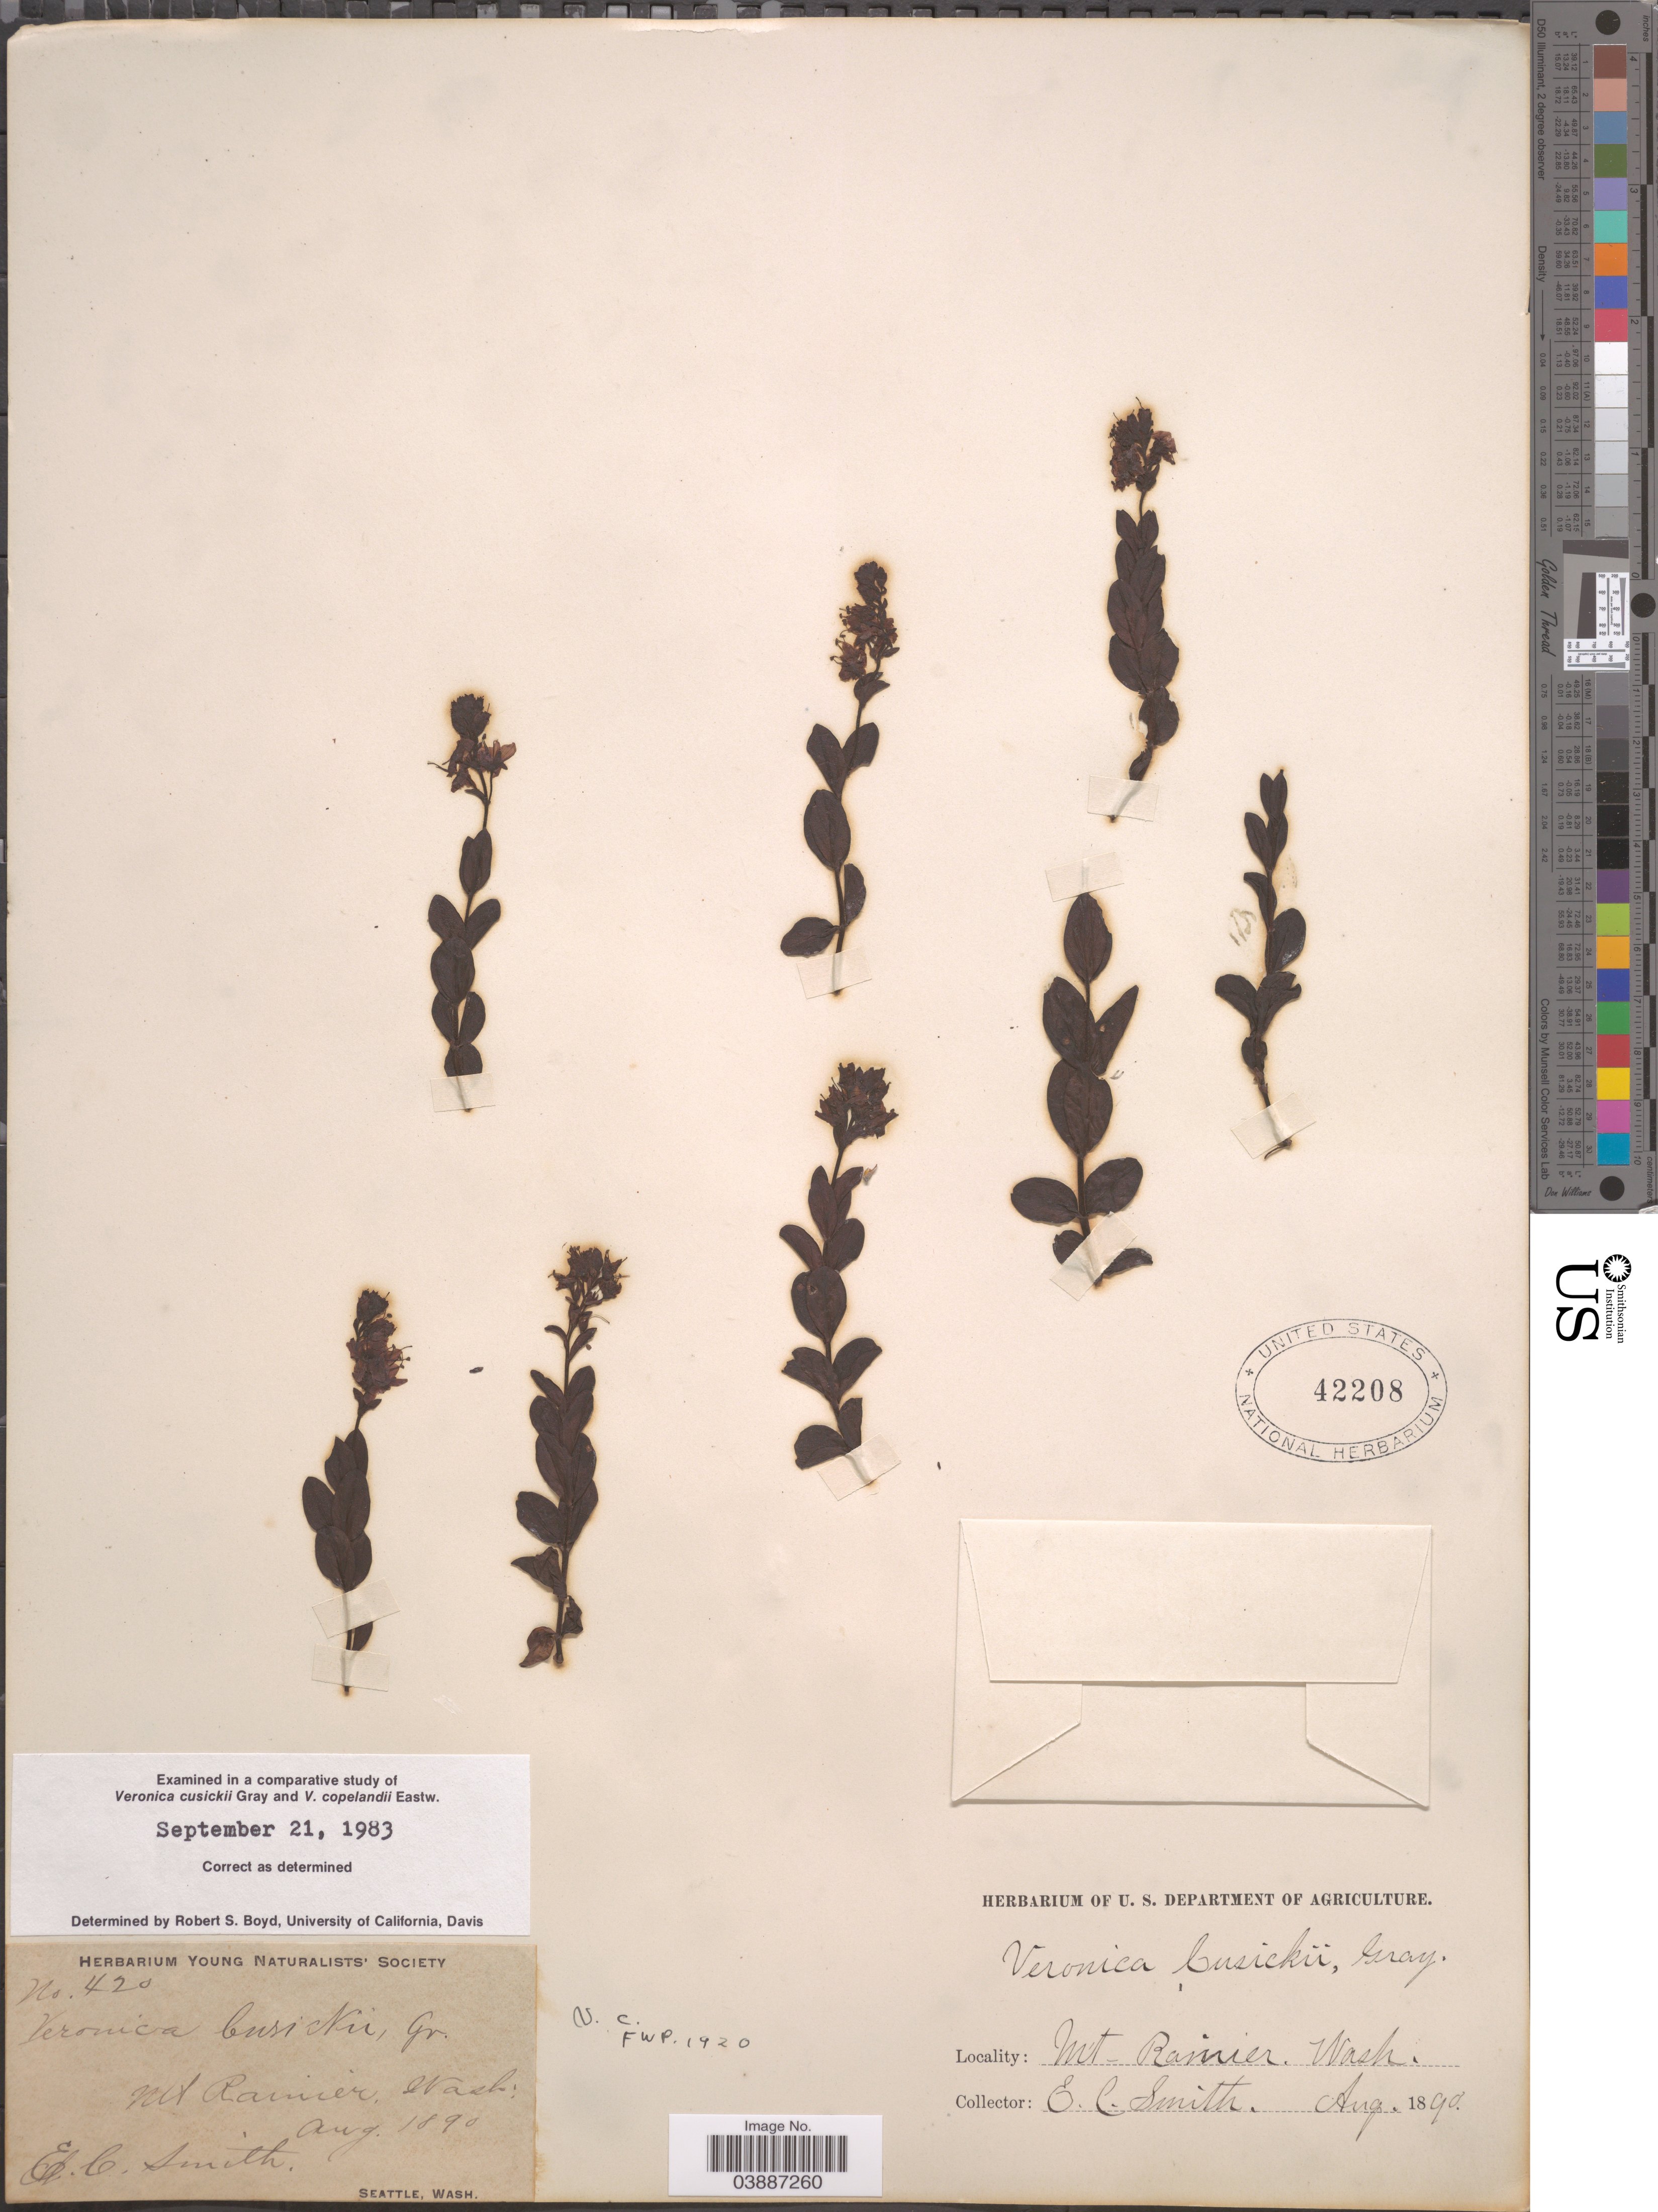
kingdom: Plantae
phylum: Tracheophyta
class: Magnoliopsida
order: Lamiales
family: Plantaginaceae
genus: Veronica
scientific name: Veronica cusickii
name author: A. Gray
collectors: E. Smith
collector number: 420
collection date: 1890-08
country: United States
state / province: Washington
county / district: Pierce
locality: Mt Rainier.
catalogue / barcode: US 42208